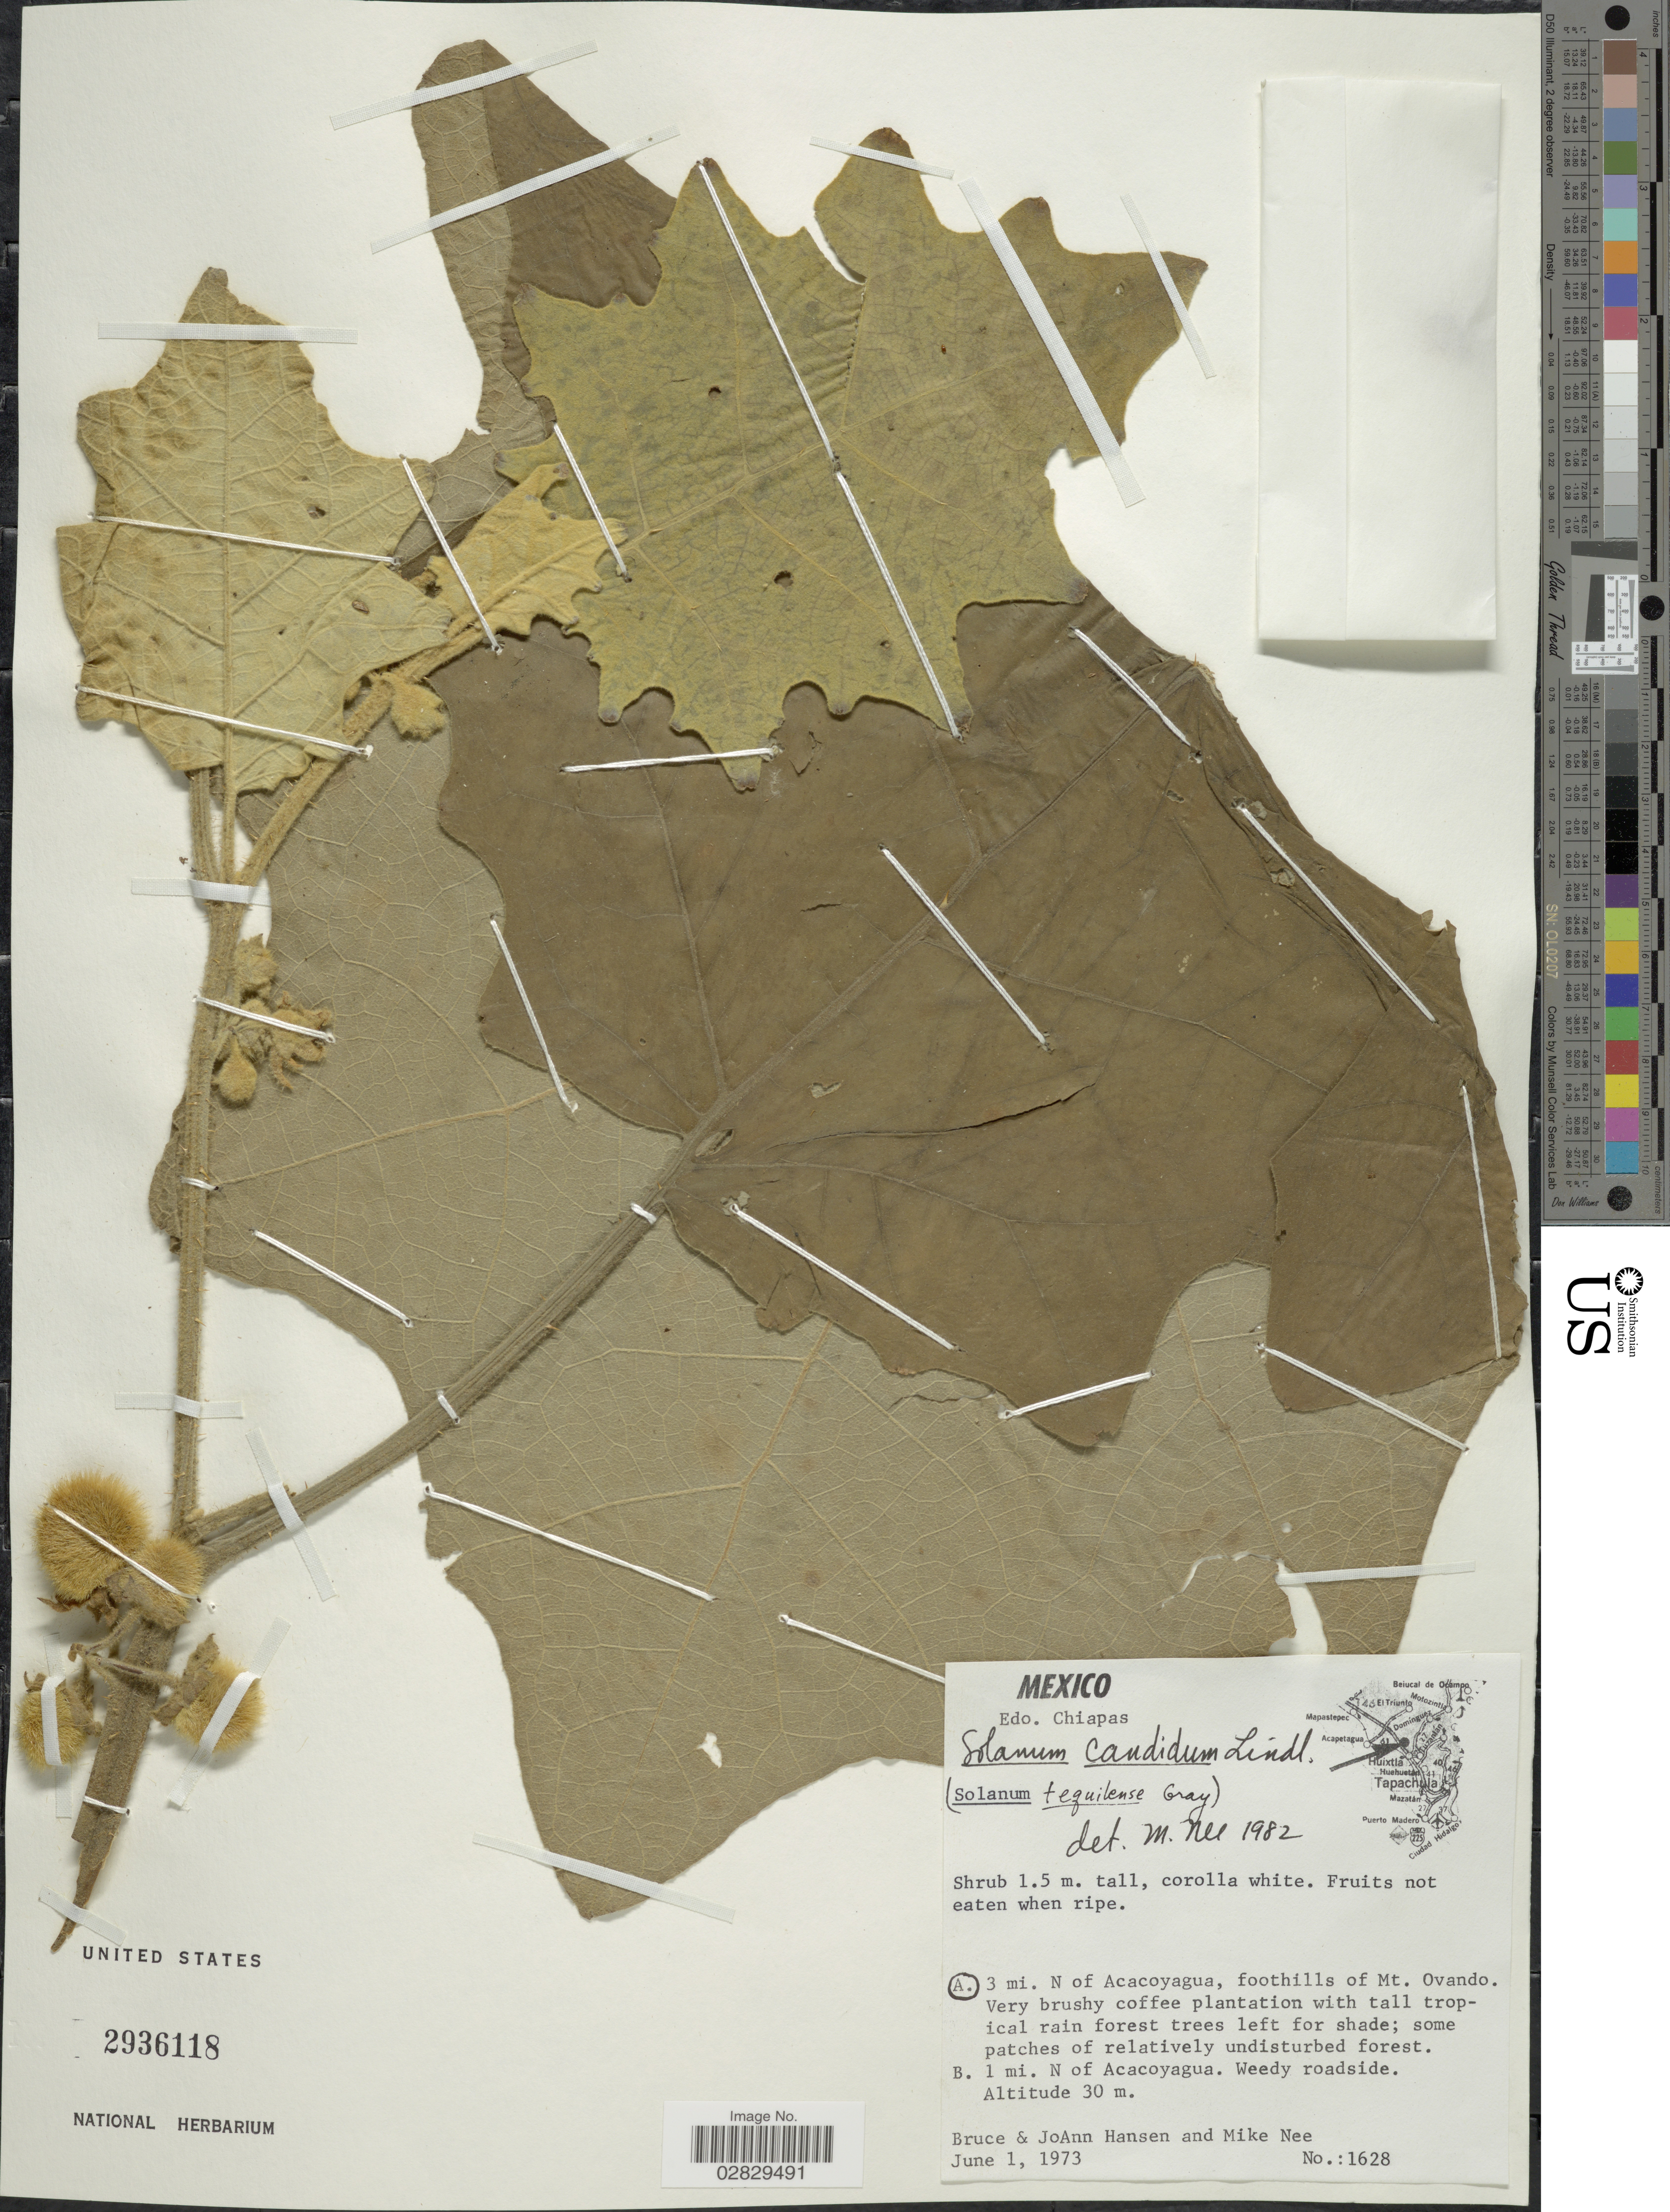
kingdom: Plantae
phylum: Tracheophyta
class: Magnoliopsida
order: Solanales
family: Solanaceae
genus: Solanum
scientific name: Solanum candidum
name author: Lindl.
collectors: B. Hansen, J. Hansen & M. Nee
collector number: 1628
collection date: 1973-06-01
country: Mexico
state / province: Chiapas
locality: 3 mi. N of Acacoyagua, foothills of Mt. Ovando.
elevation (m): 30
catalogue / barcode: US 2936118